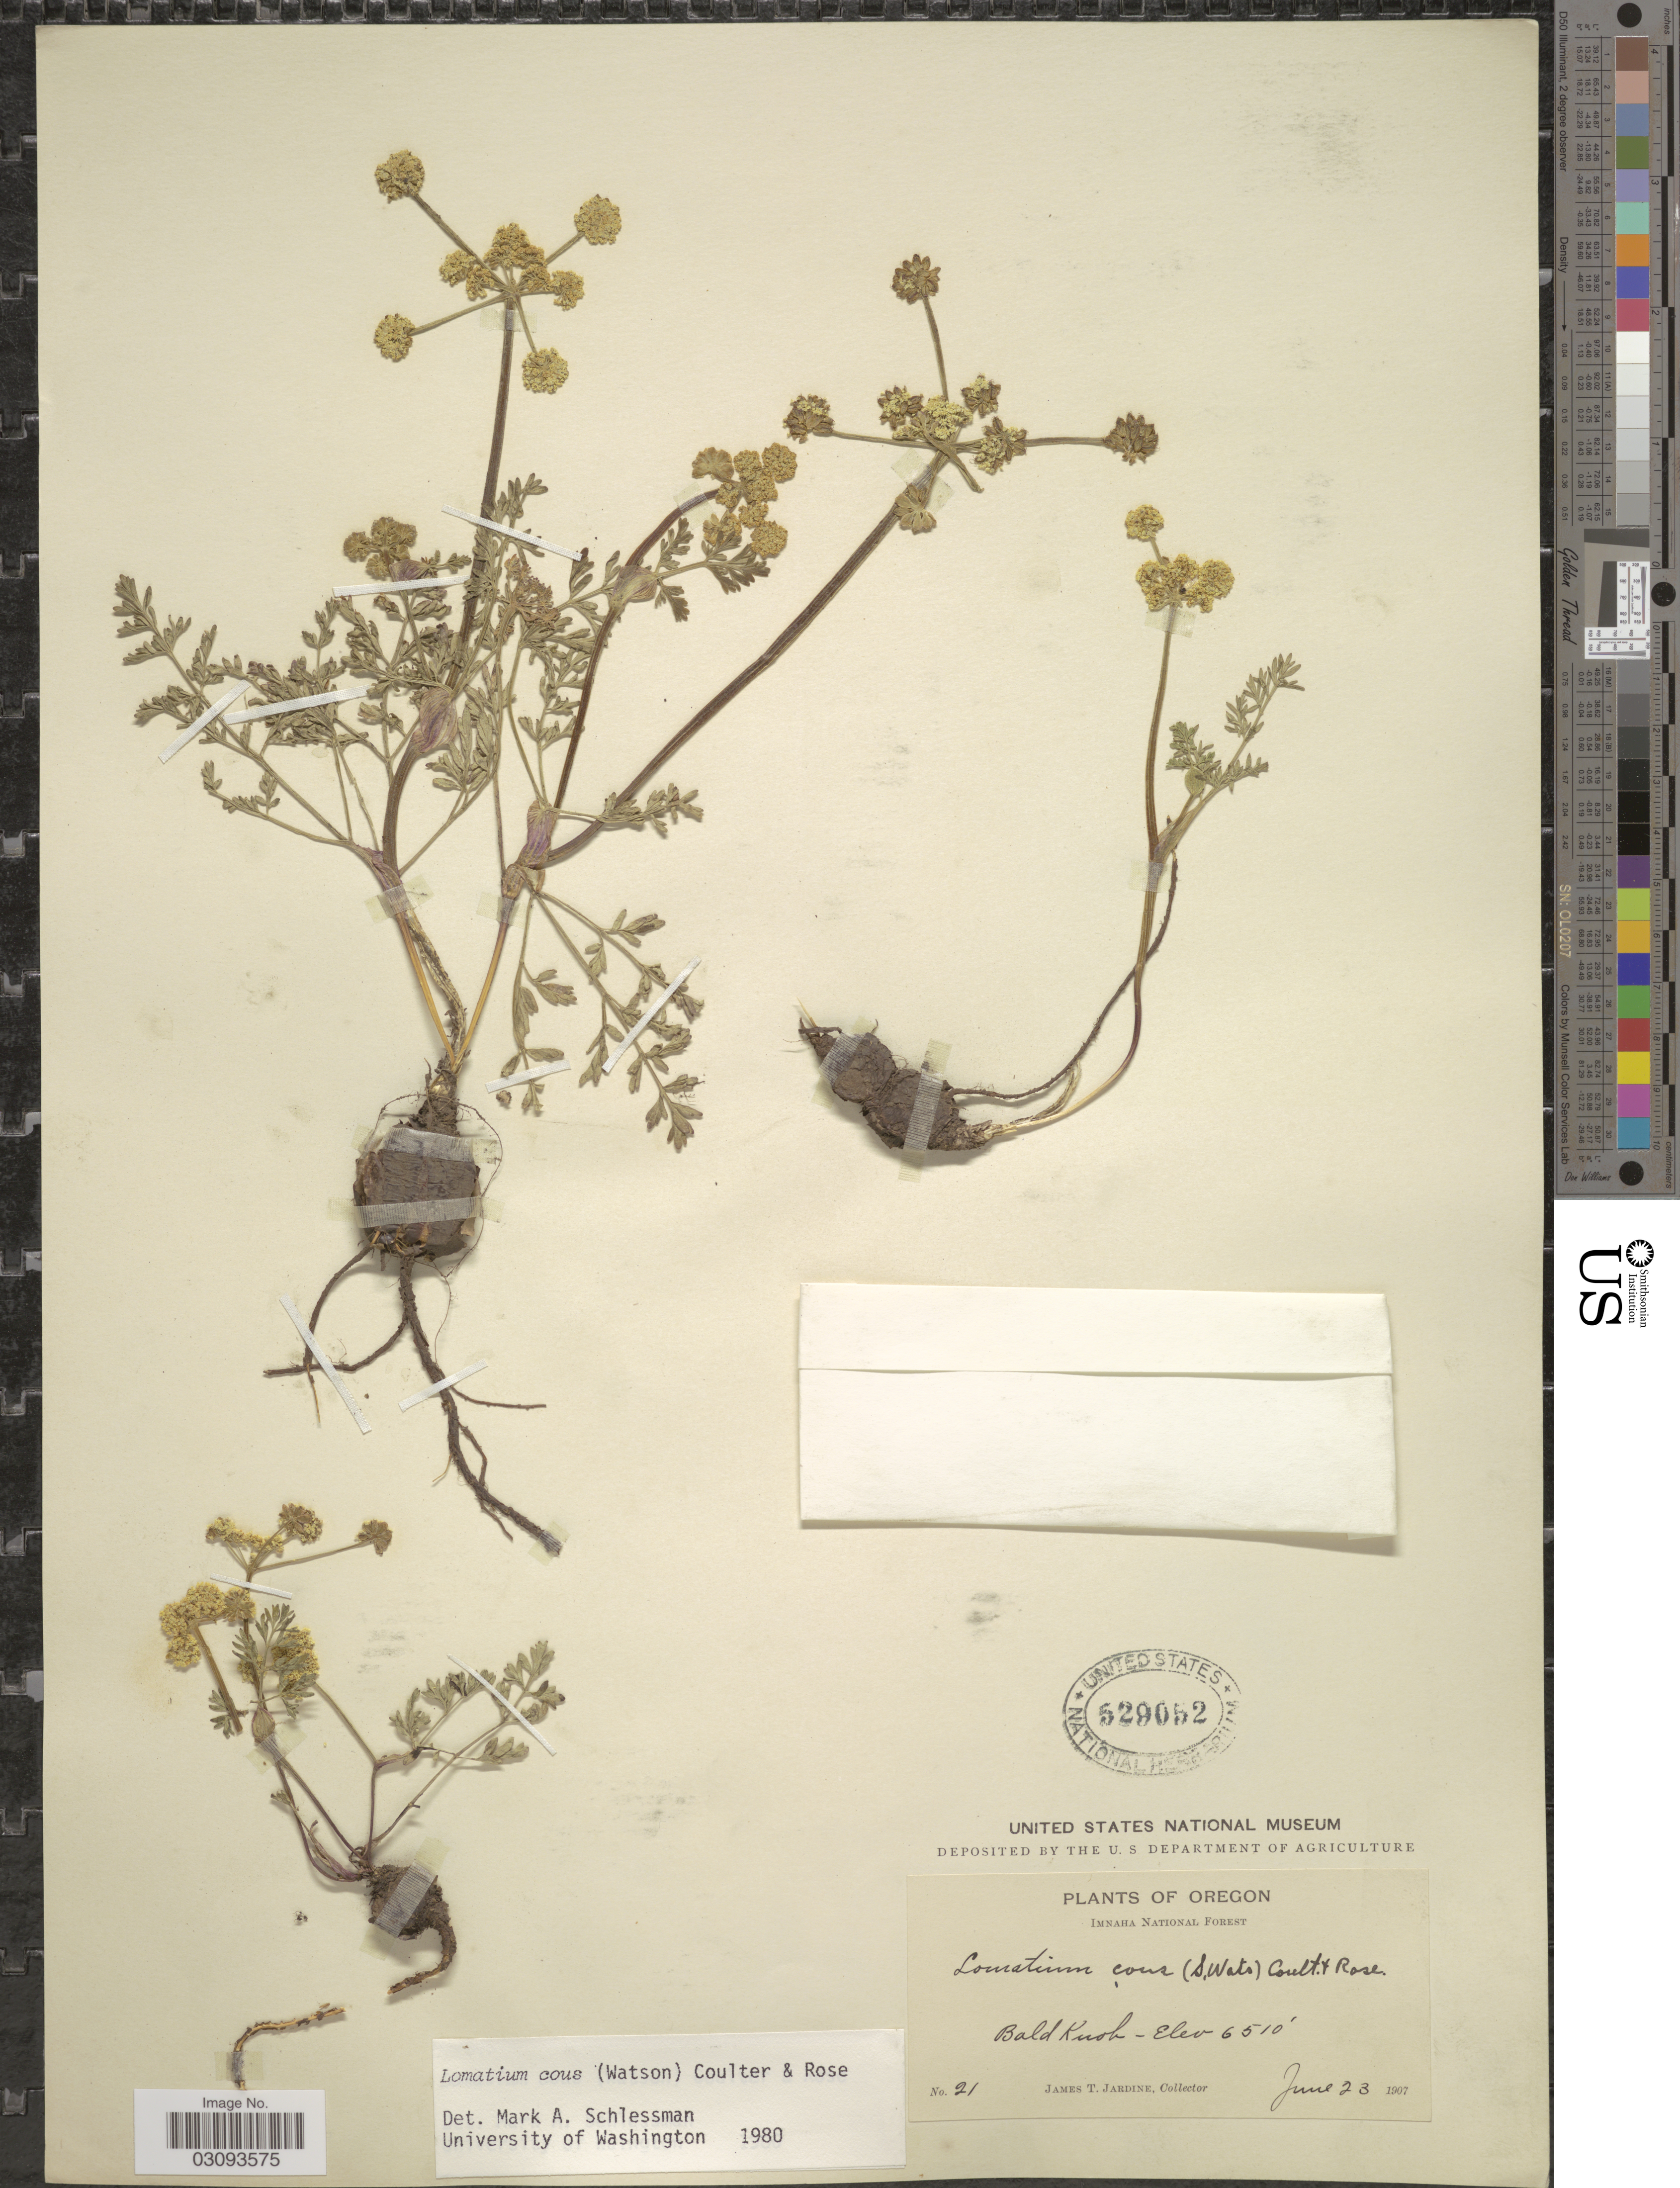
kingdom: Plantae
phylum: Tracheophyta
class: Magnoliopsida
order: Apiales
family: Apiaceae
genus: Lomatium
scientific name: Lomatium cous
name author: (S. Watson) J.M. Coult. & Rose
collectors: J. T. Jardine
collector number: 21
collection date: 1907-06-23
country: United States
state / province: Oregon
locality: Imnaha National Forest. Bald Knob.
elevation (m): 1984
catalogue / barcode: US 529052